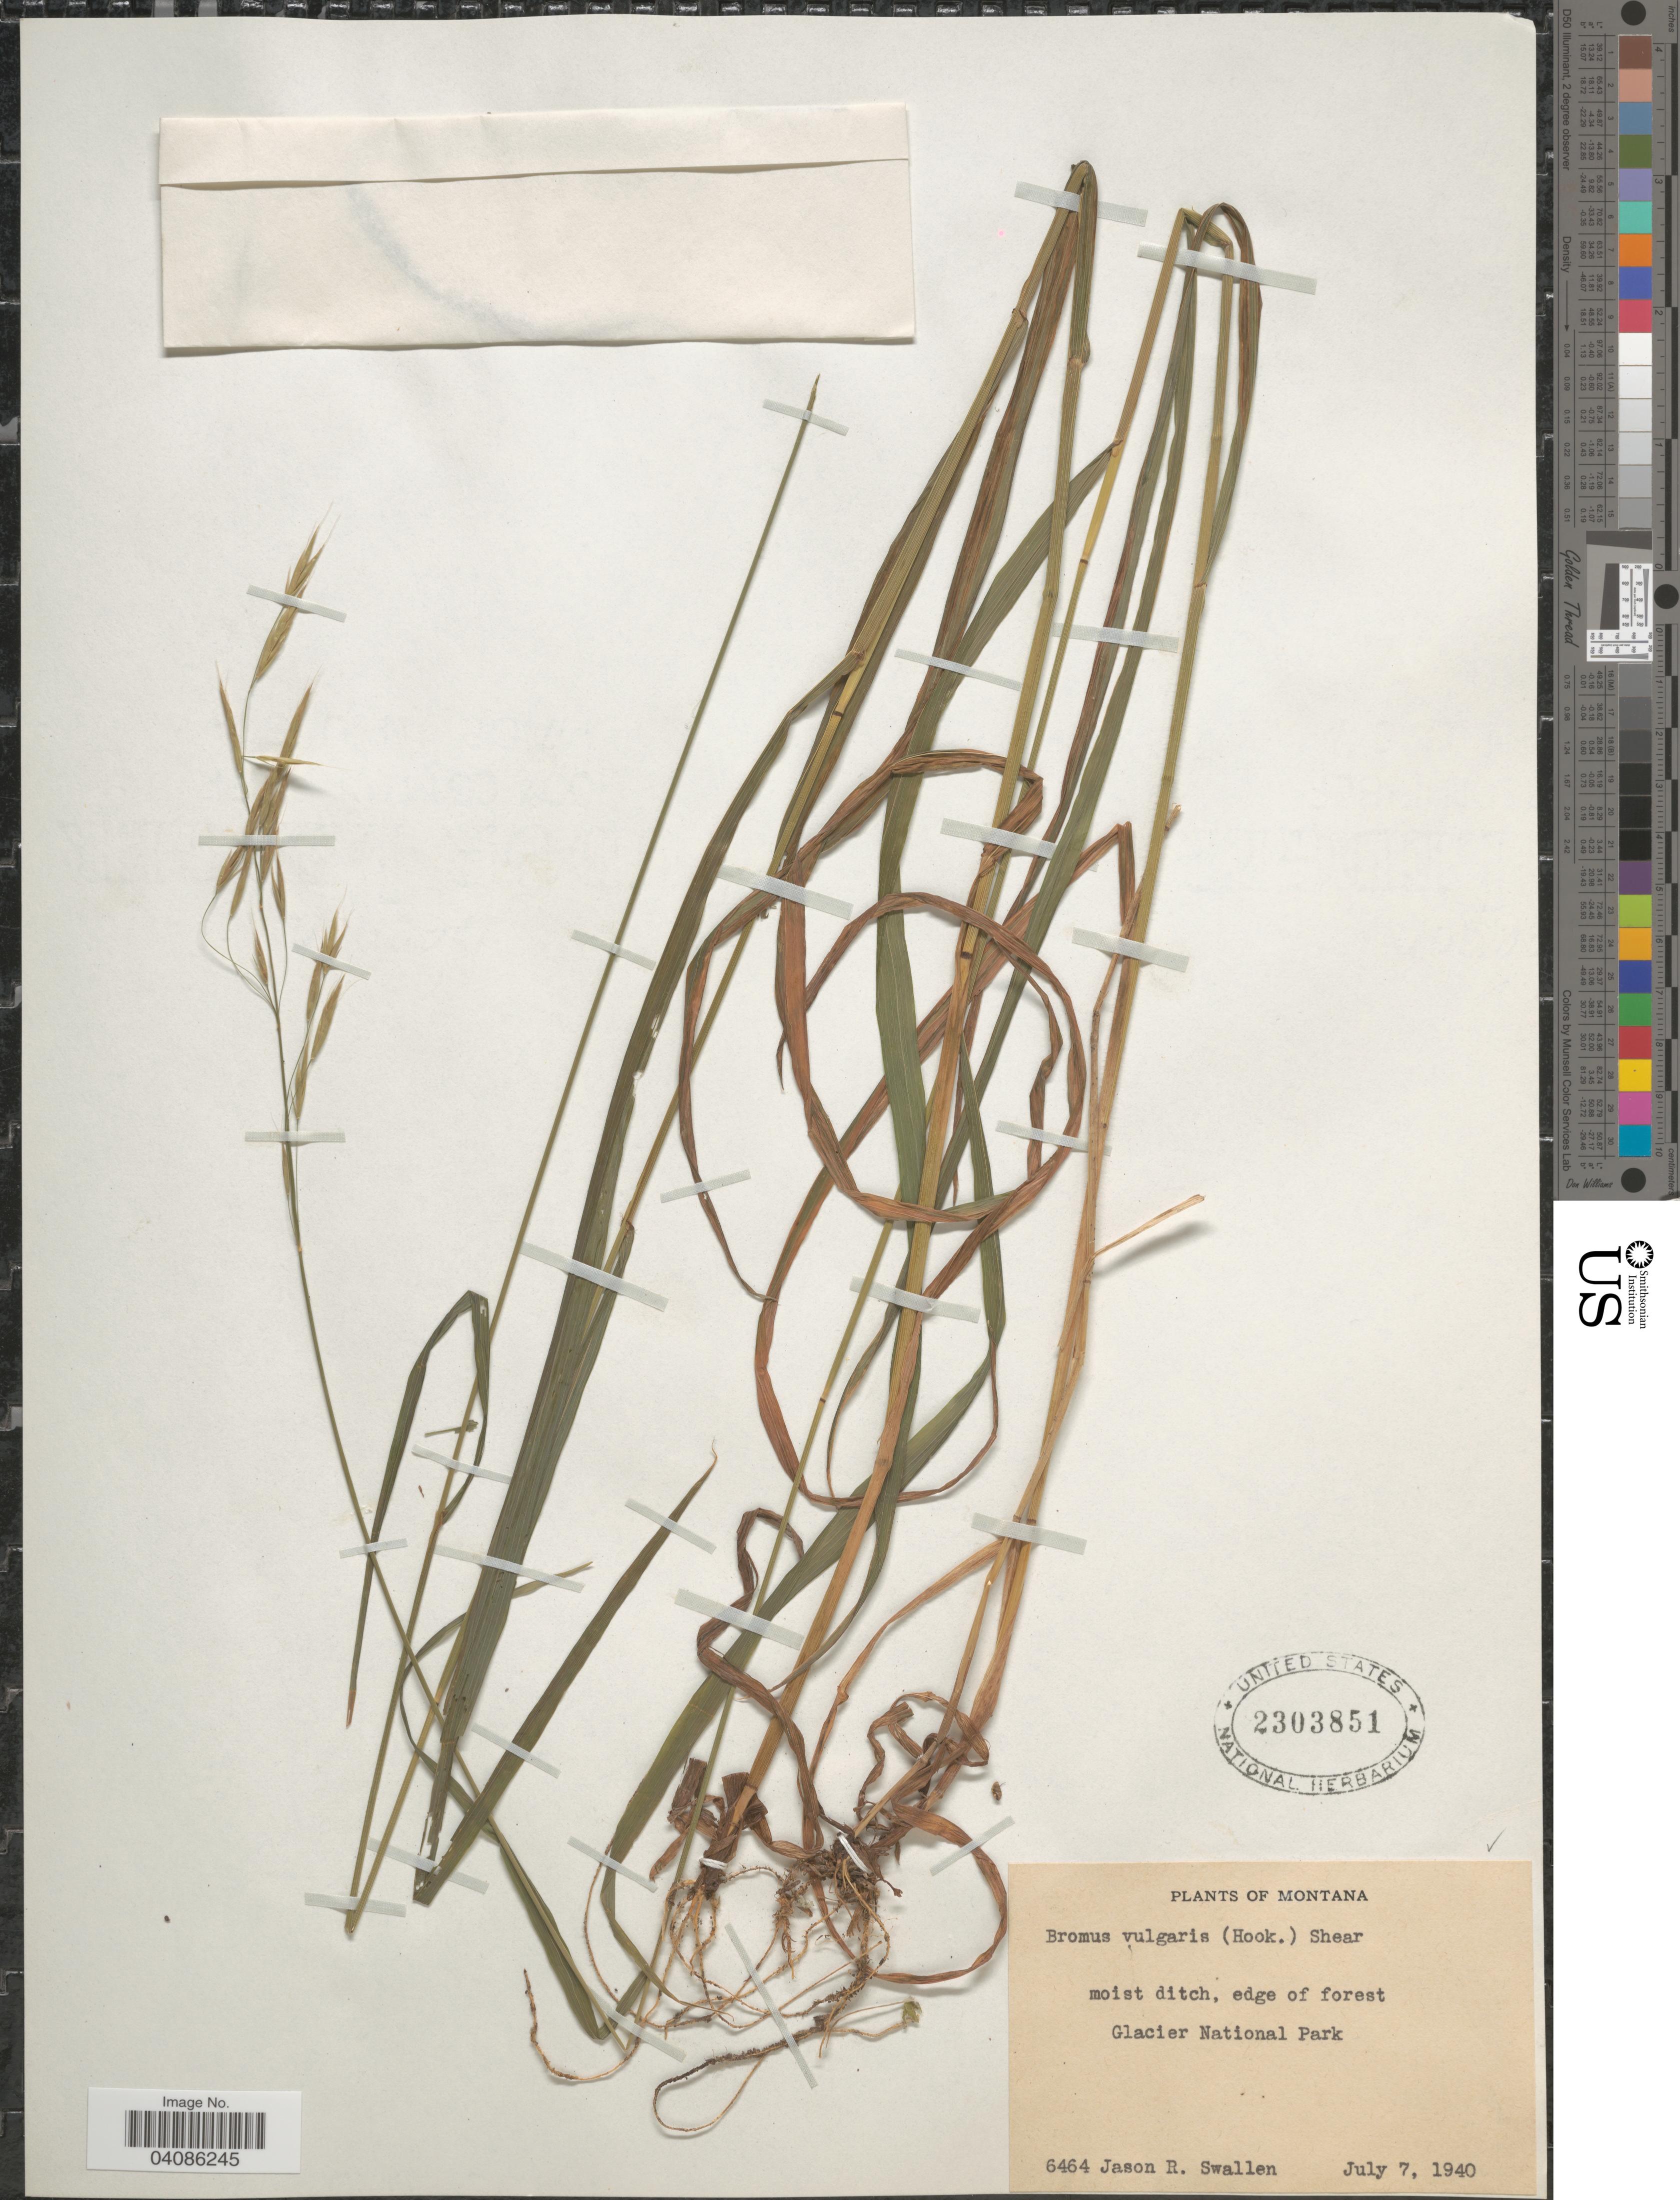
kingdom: Plantae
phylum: Tracheophyta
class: Liliopsida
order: Poales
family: Poaceae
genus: Bromus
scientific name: Bromus texensis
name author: (Shear) Hitchc.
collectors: J. R. Swallen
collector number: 6464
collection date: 1940-07-07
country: United States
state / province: Montana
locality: Moist ditch, edge of forest, Glacier National Park.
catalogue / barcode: US 2303851